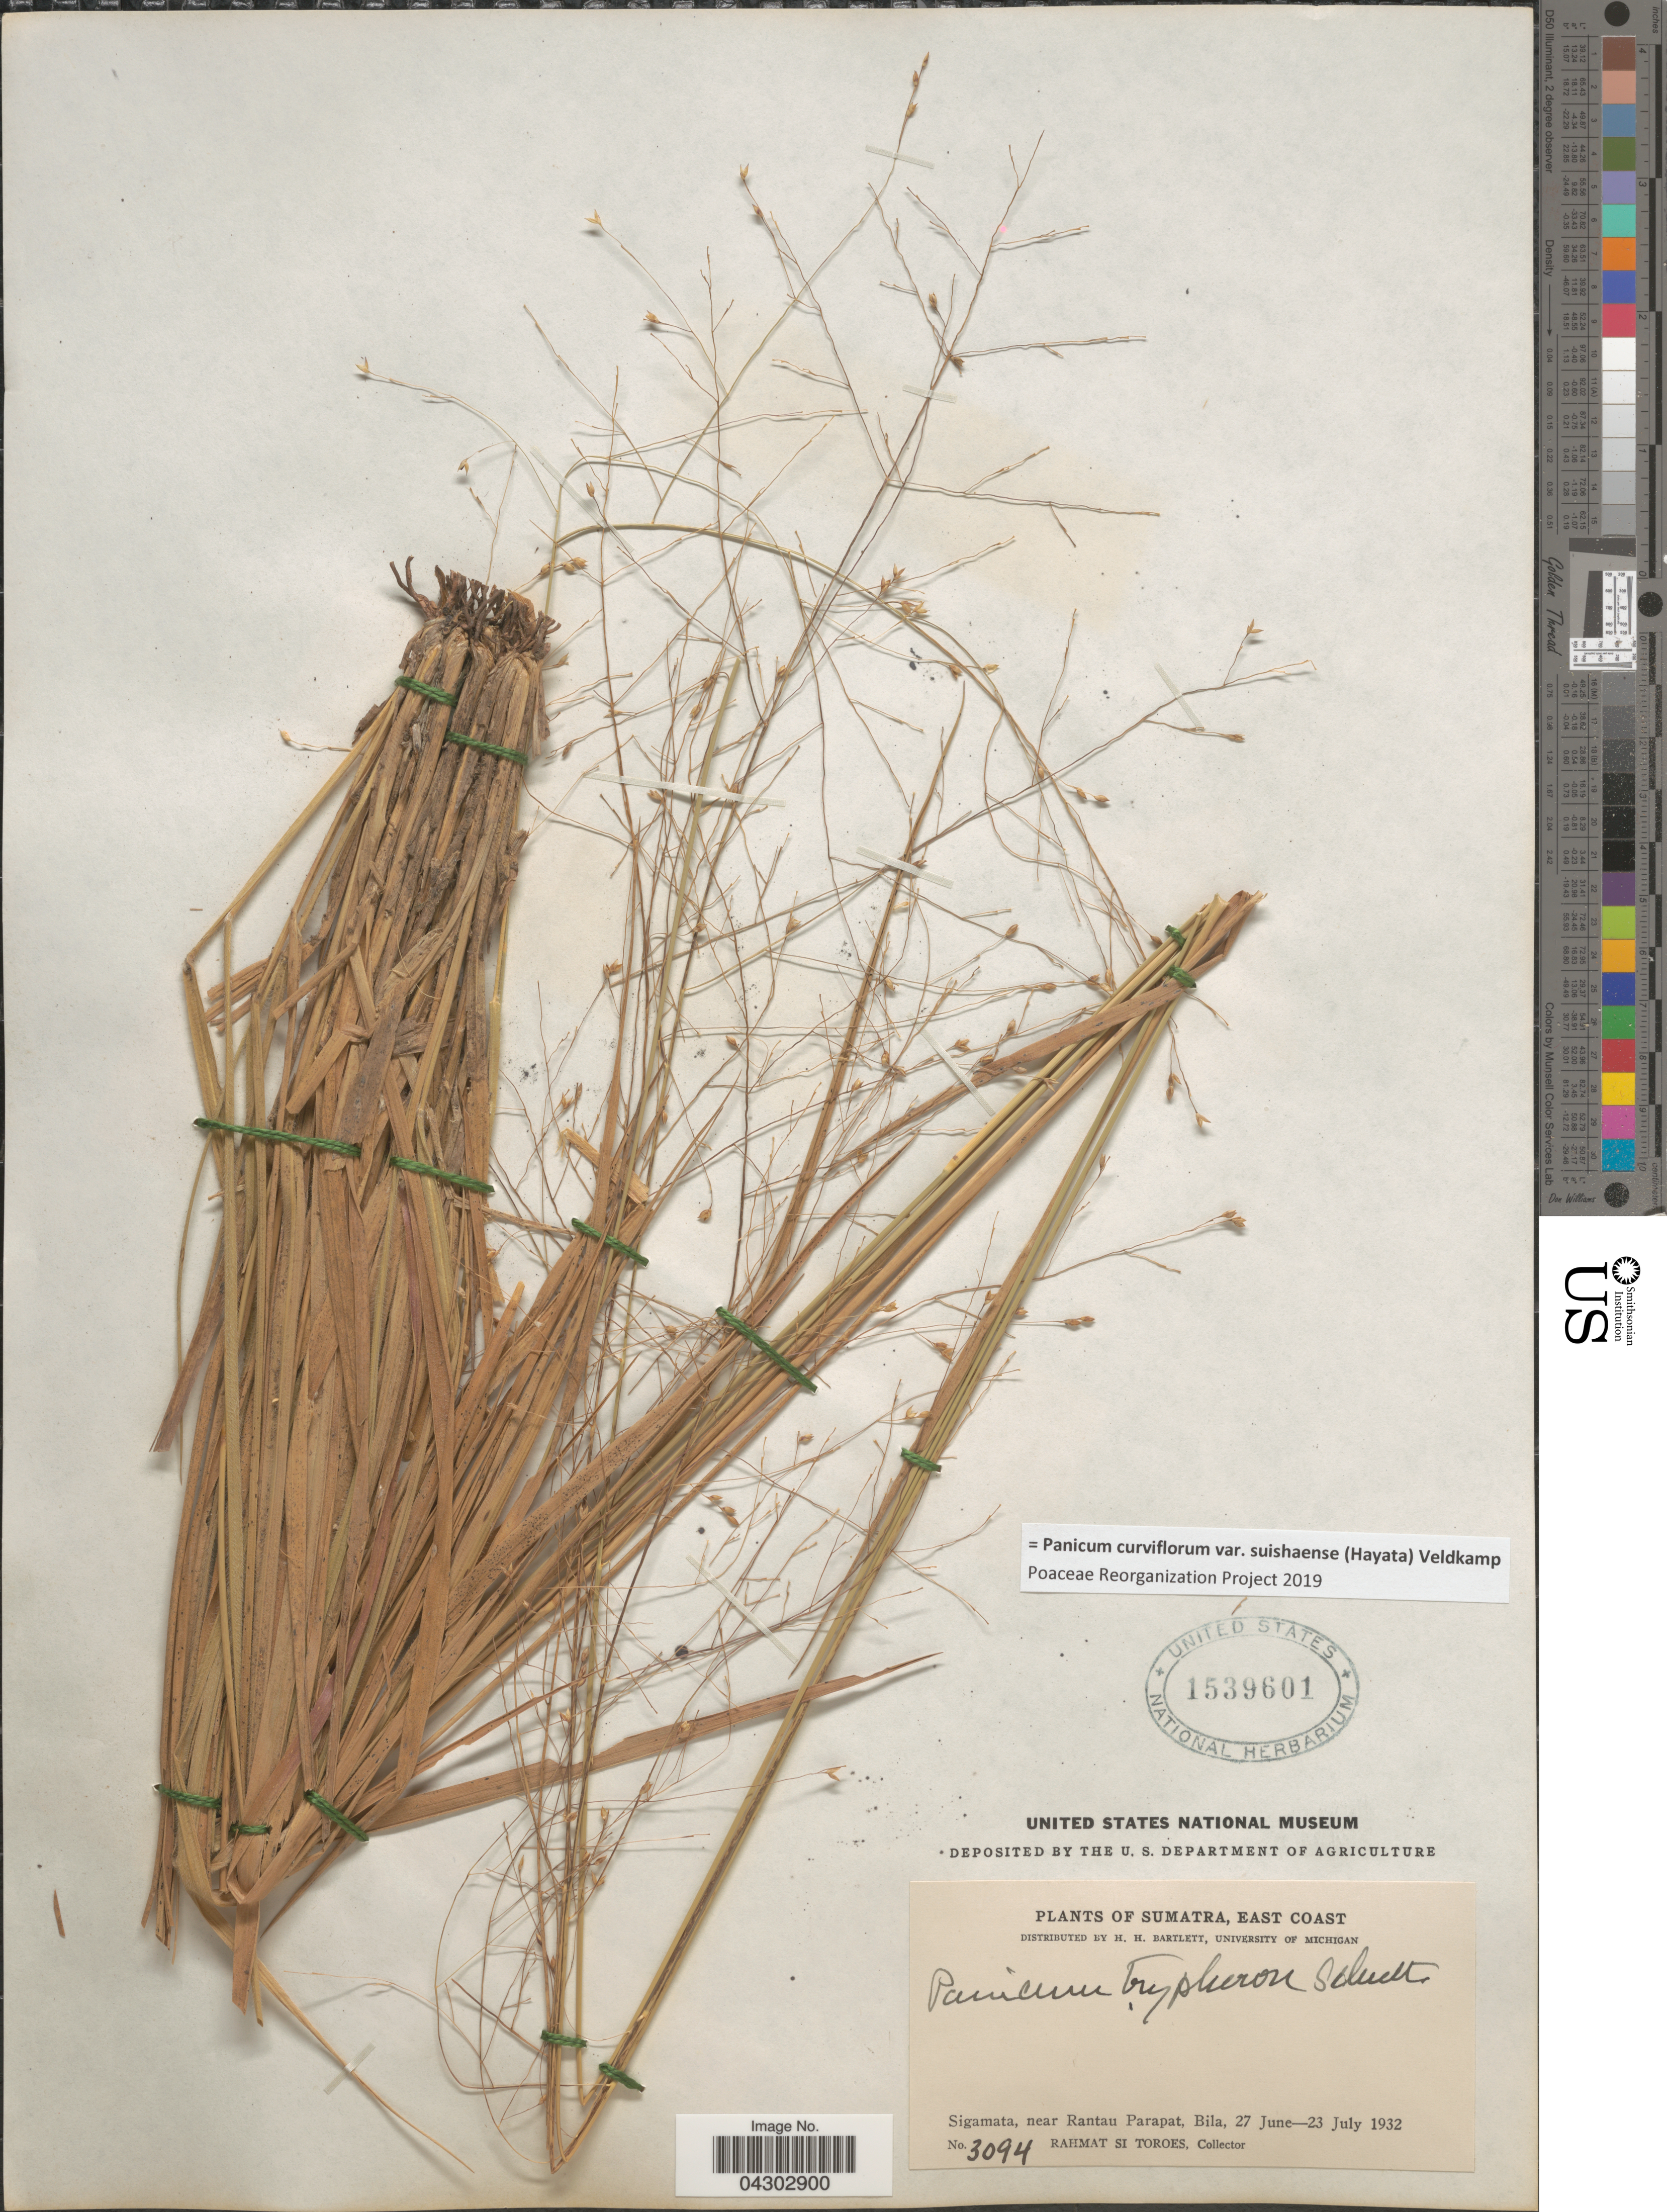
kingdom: Plantae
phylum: Tracheophyta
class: Liliopsida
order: Poales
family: Poaceae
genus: Panicum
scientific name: Panicum curviflorum var. suishaense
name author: (Hayata) Veldkamp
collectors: Rahmat Si Boeea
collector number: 3094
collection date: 1932-06-27/1932-07-23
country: Indonesia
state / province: Sumatra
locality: East Coast. Sigamata, near Rantau Parapat, Bila.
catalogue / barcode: US 1539601